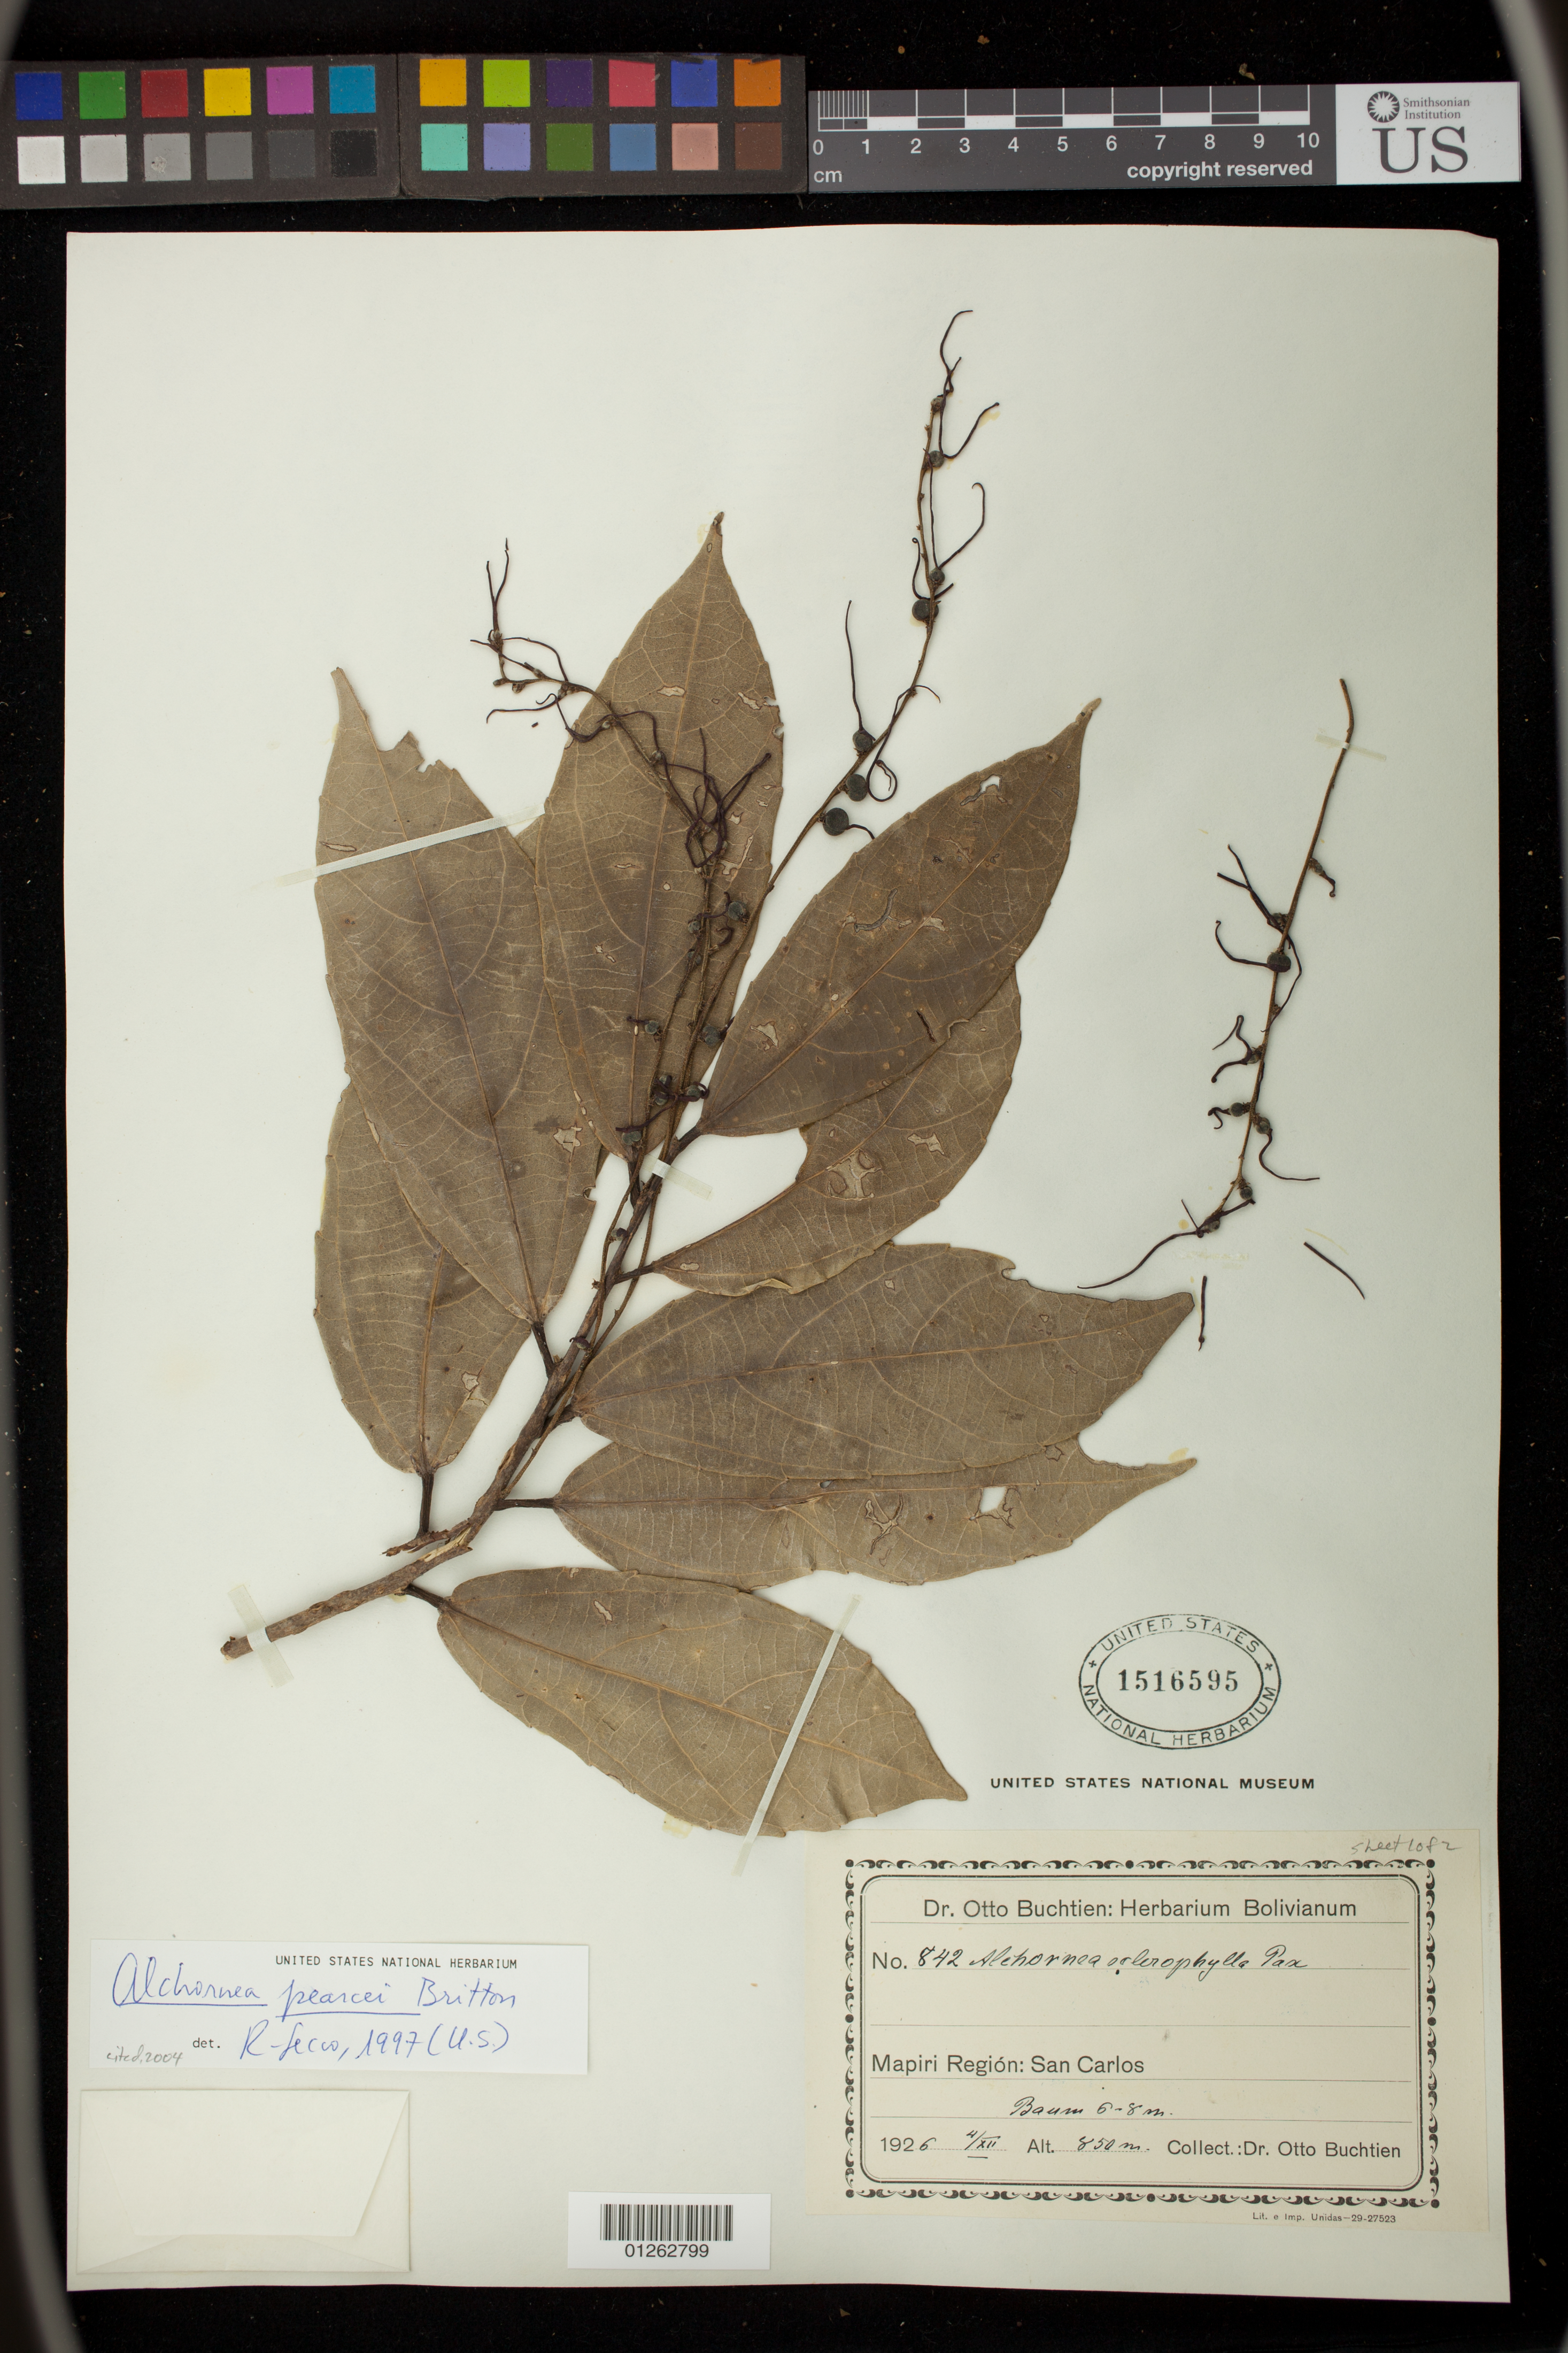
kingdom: Plantae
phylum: Tracheophyta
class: Magnoliopsida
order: Malpighiales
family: Euphorbiaceae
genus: Alchornea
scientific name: Alchornea glabrata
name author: (Müll. Arg.) Prain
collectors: O. Buchtien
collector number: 842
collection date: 1926-12-04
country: Bolivia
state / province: Santa Cruz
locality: Mapiri Region: San Carlos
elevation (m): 850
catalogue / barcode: US 1516595